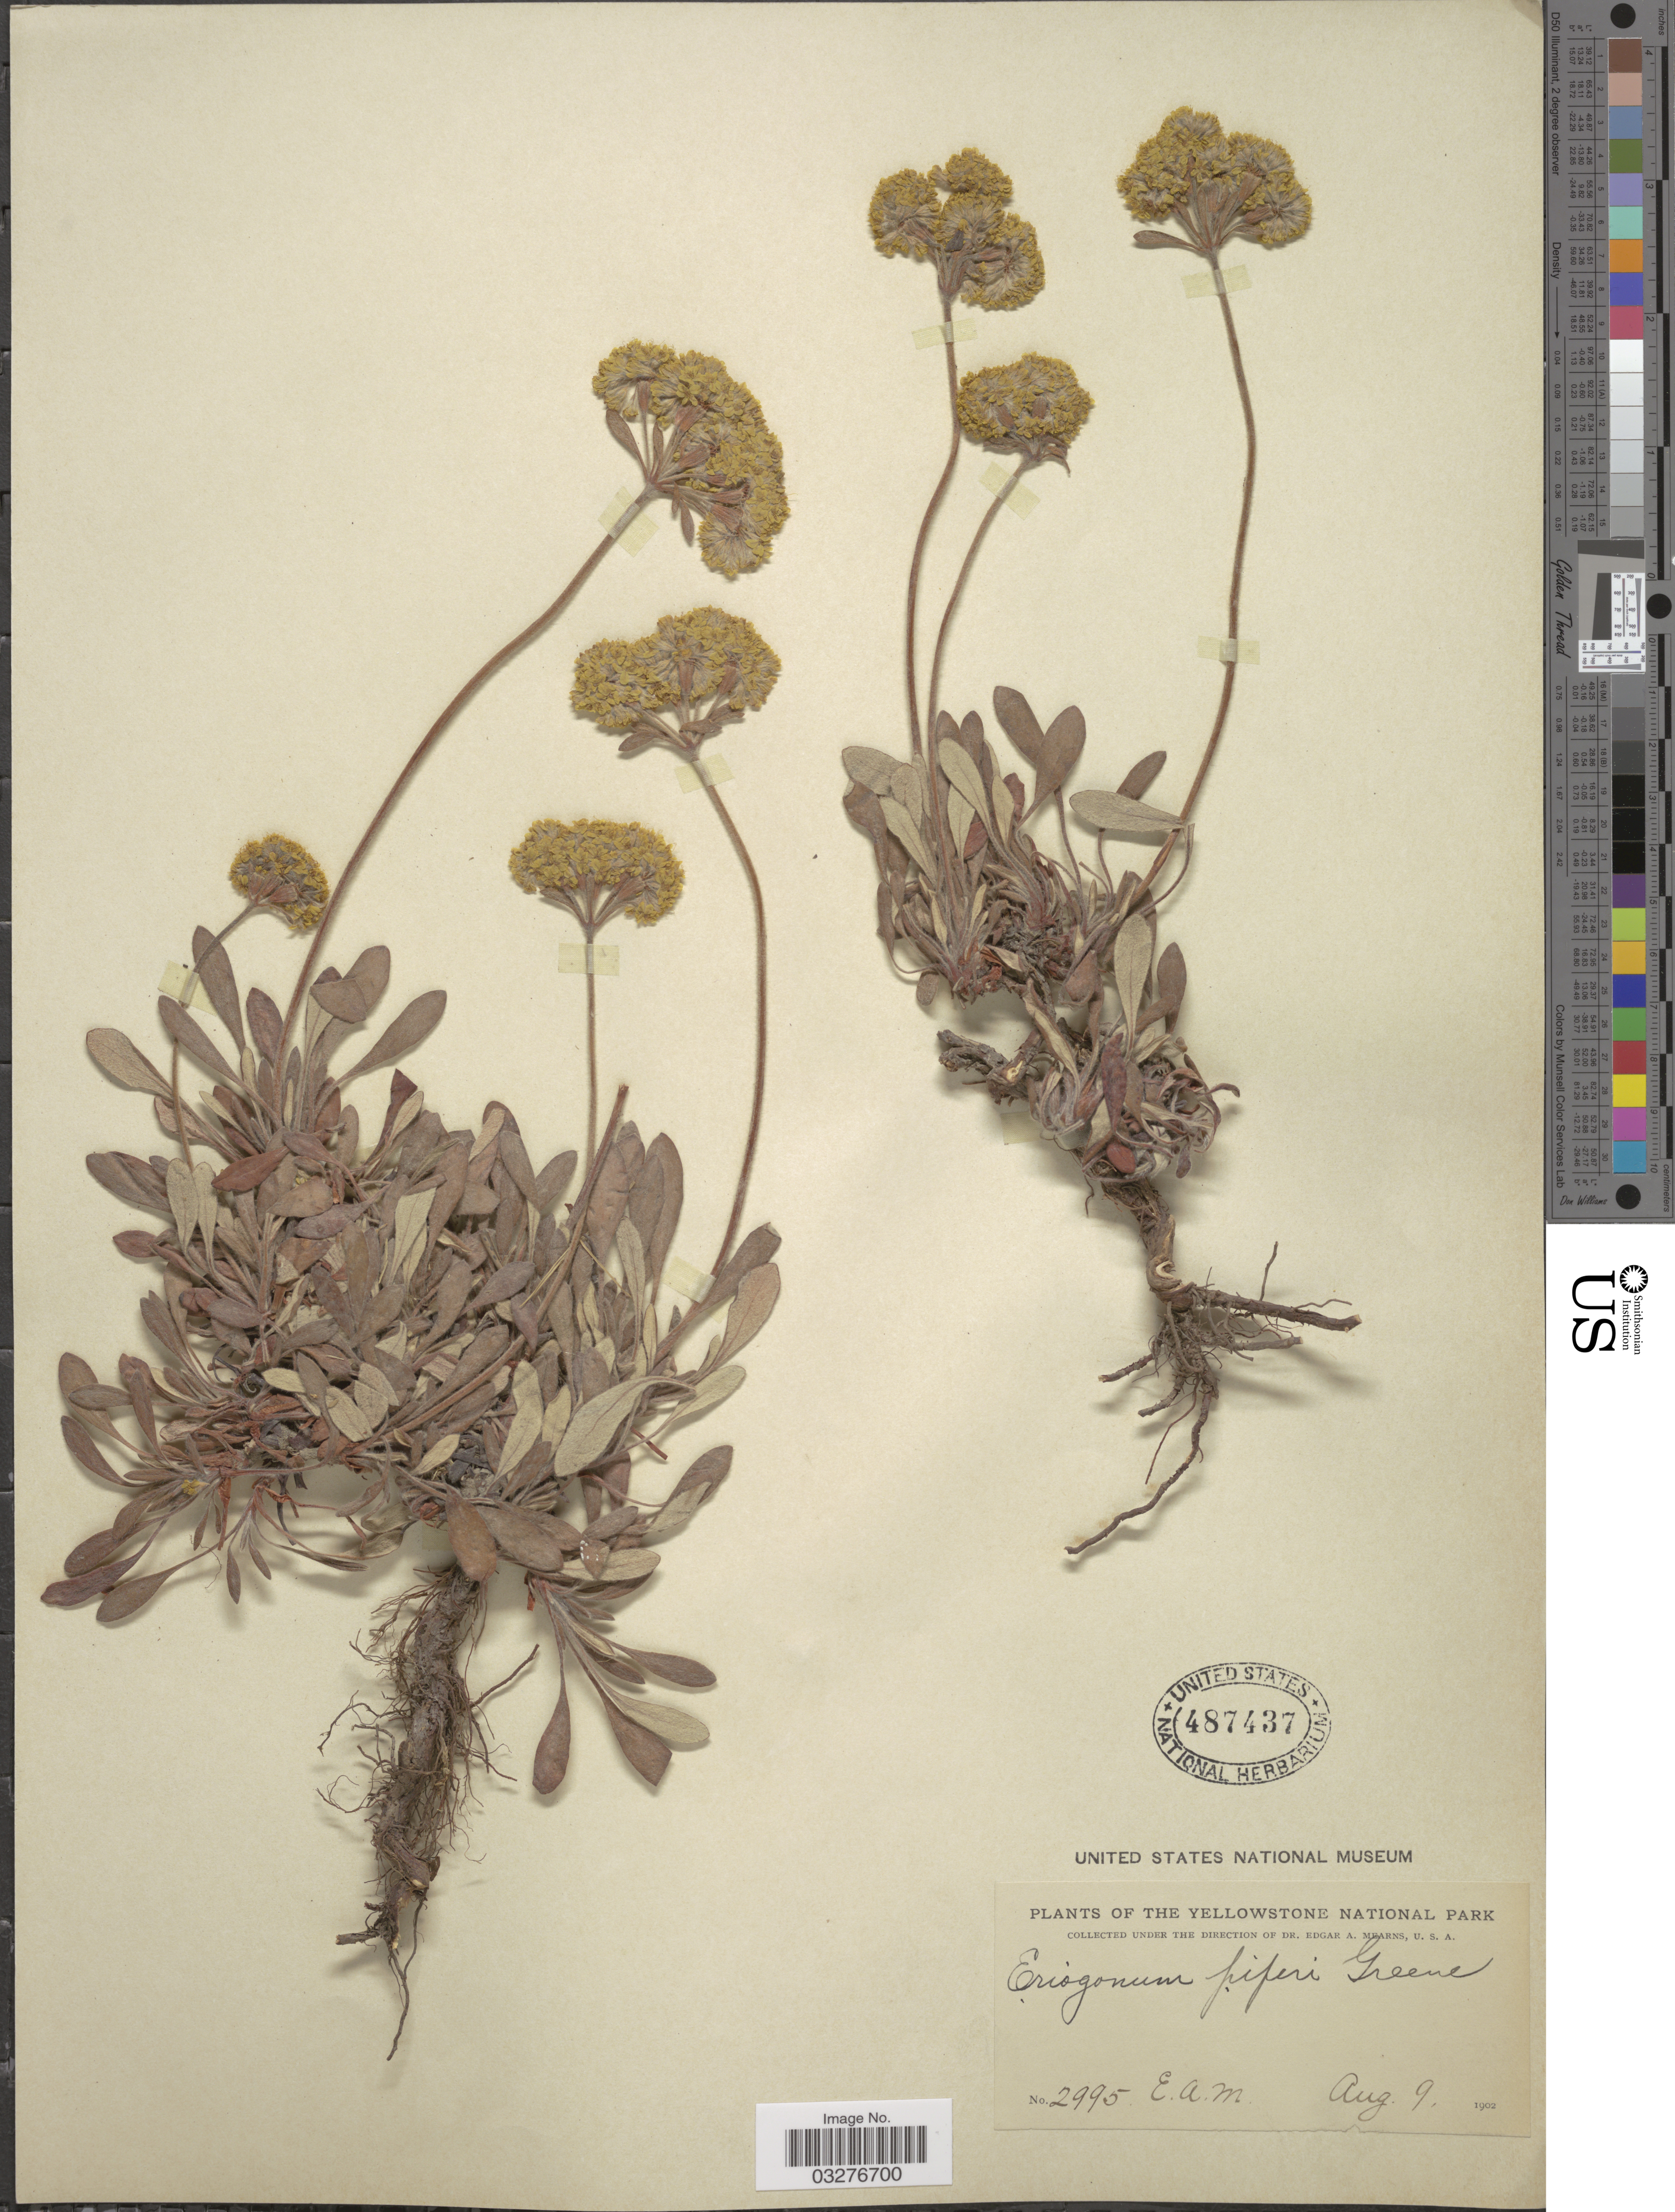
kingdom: Plantae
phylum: Tracheophyta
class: Magnoliopsida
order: Caryophyllales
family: Polygonaceae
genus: Eriogonum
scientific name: Eriogonum flavum var. piperi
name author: M.E. Jones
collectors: E. A. Mearns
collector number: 2995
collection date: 1902-08-09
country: United States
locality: The Yellowstone National Park.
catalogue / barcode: US 487437